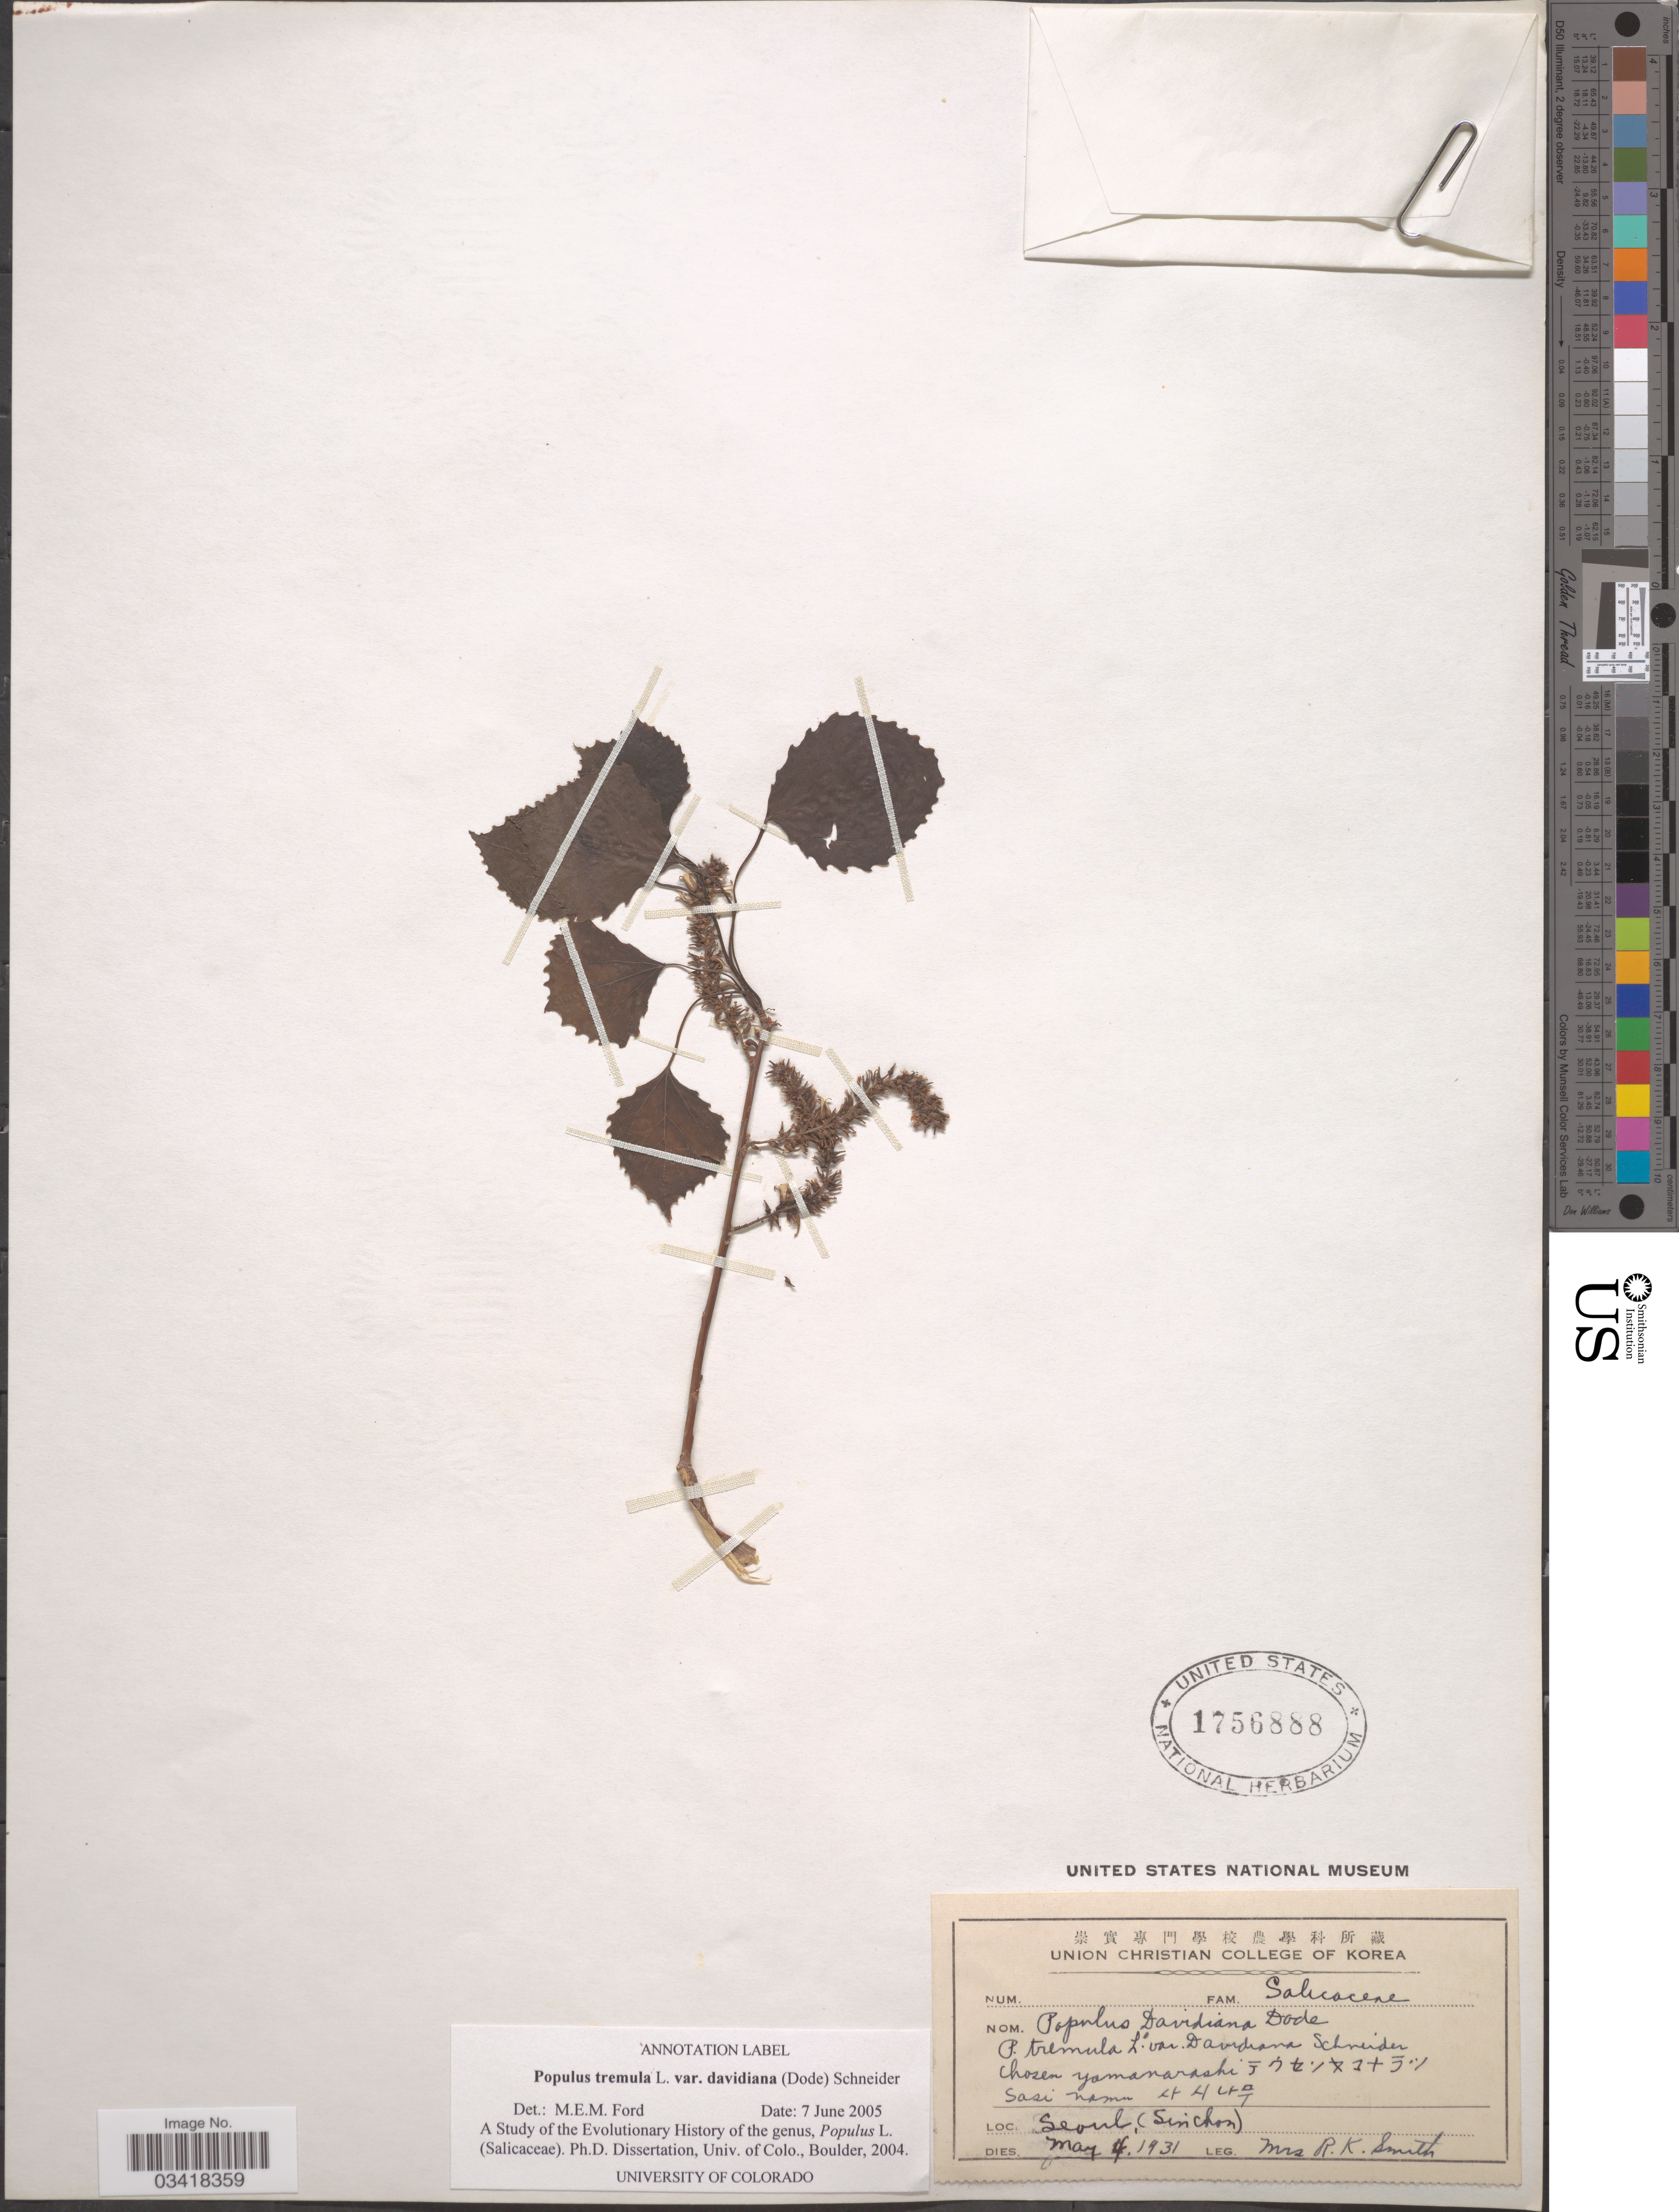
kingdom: Plantae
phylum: Tracheophyta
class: Magnoliopsida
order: Malpighiales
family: Salicaceae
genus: Populus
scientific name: Populus tremula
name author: L.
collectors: Mrs. R. K. Smith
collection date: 1931-05-04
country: South Korea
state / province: Seoul Special City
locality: Chosen Yamanarashi X. Sasi Namu X. Seoul, (Sinchon).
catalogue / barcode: US 1756888